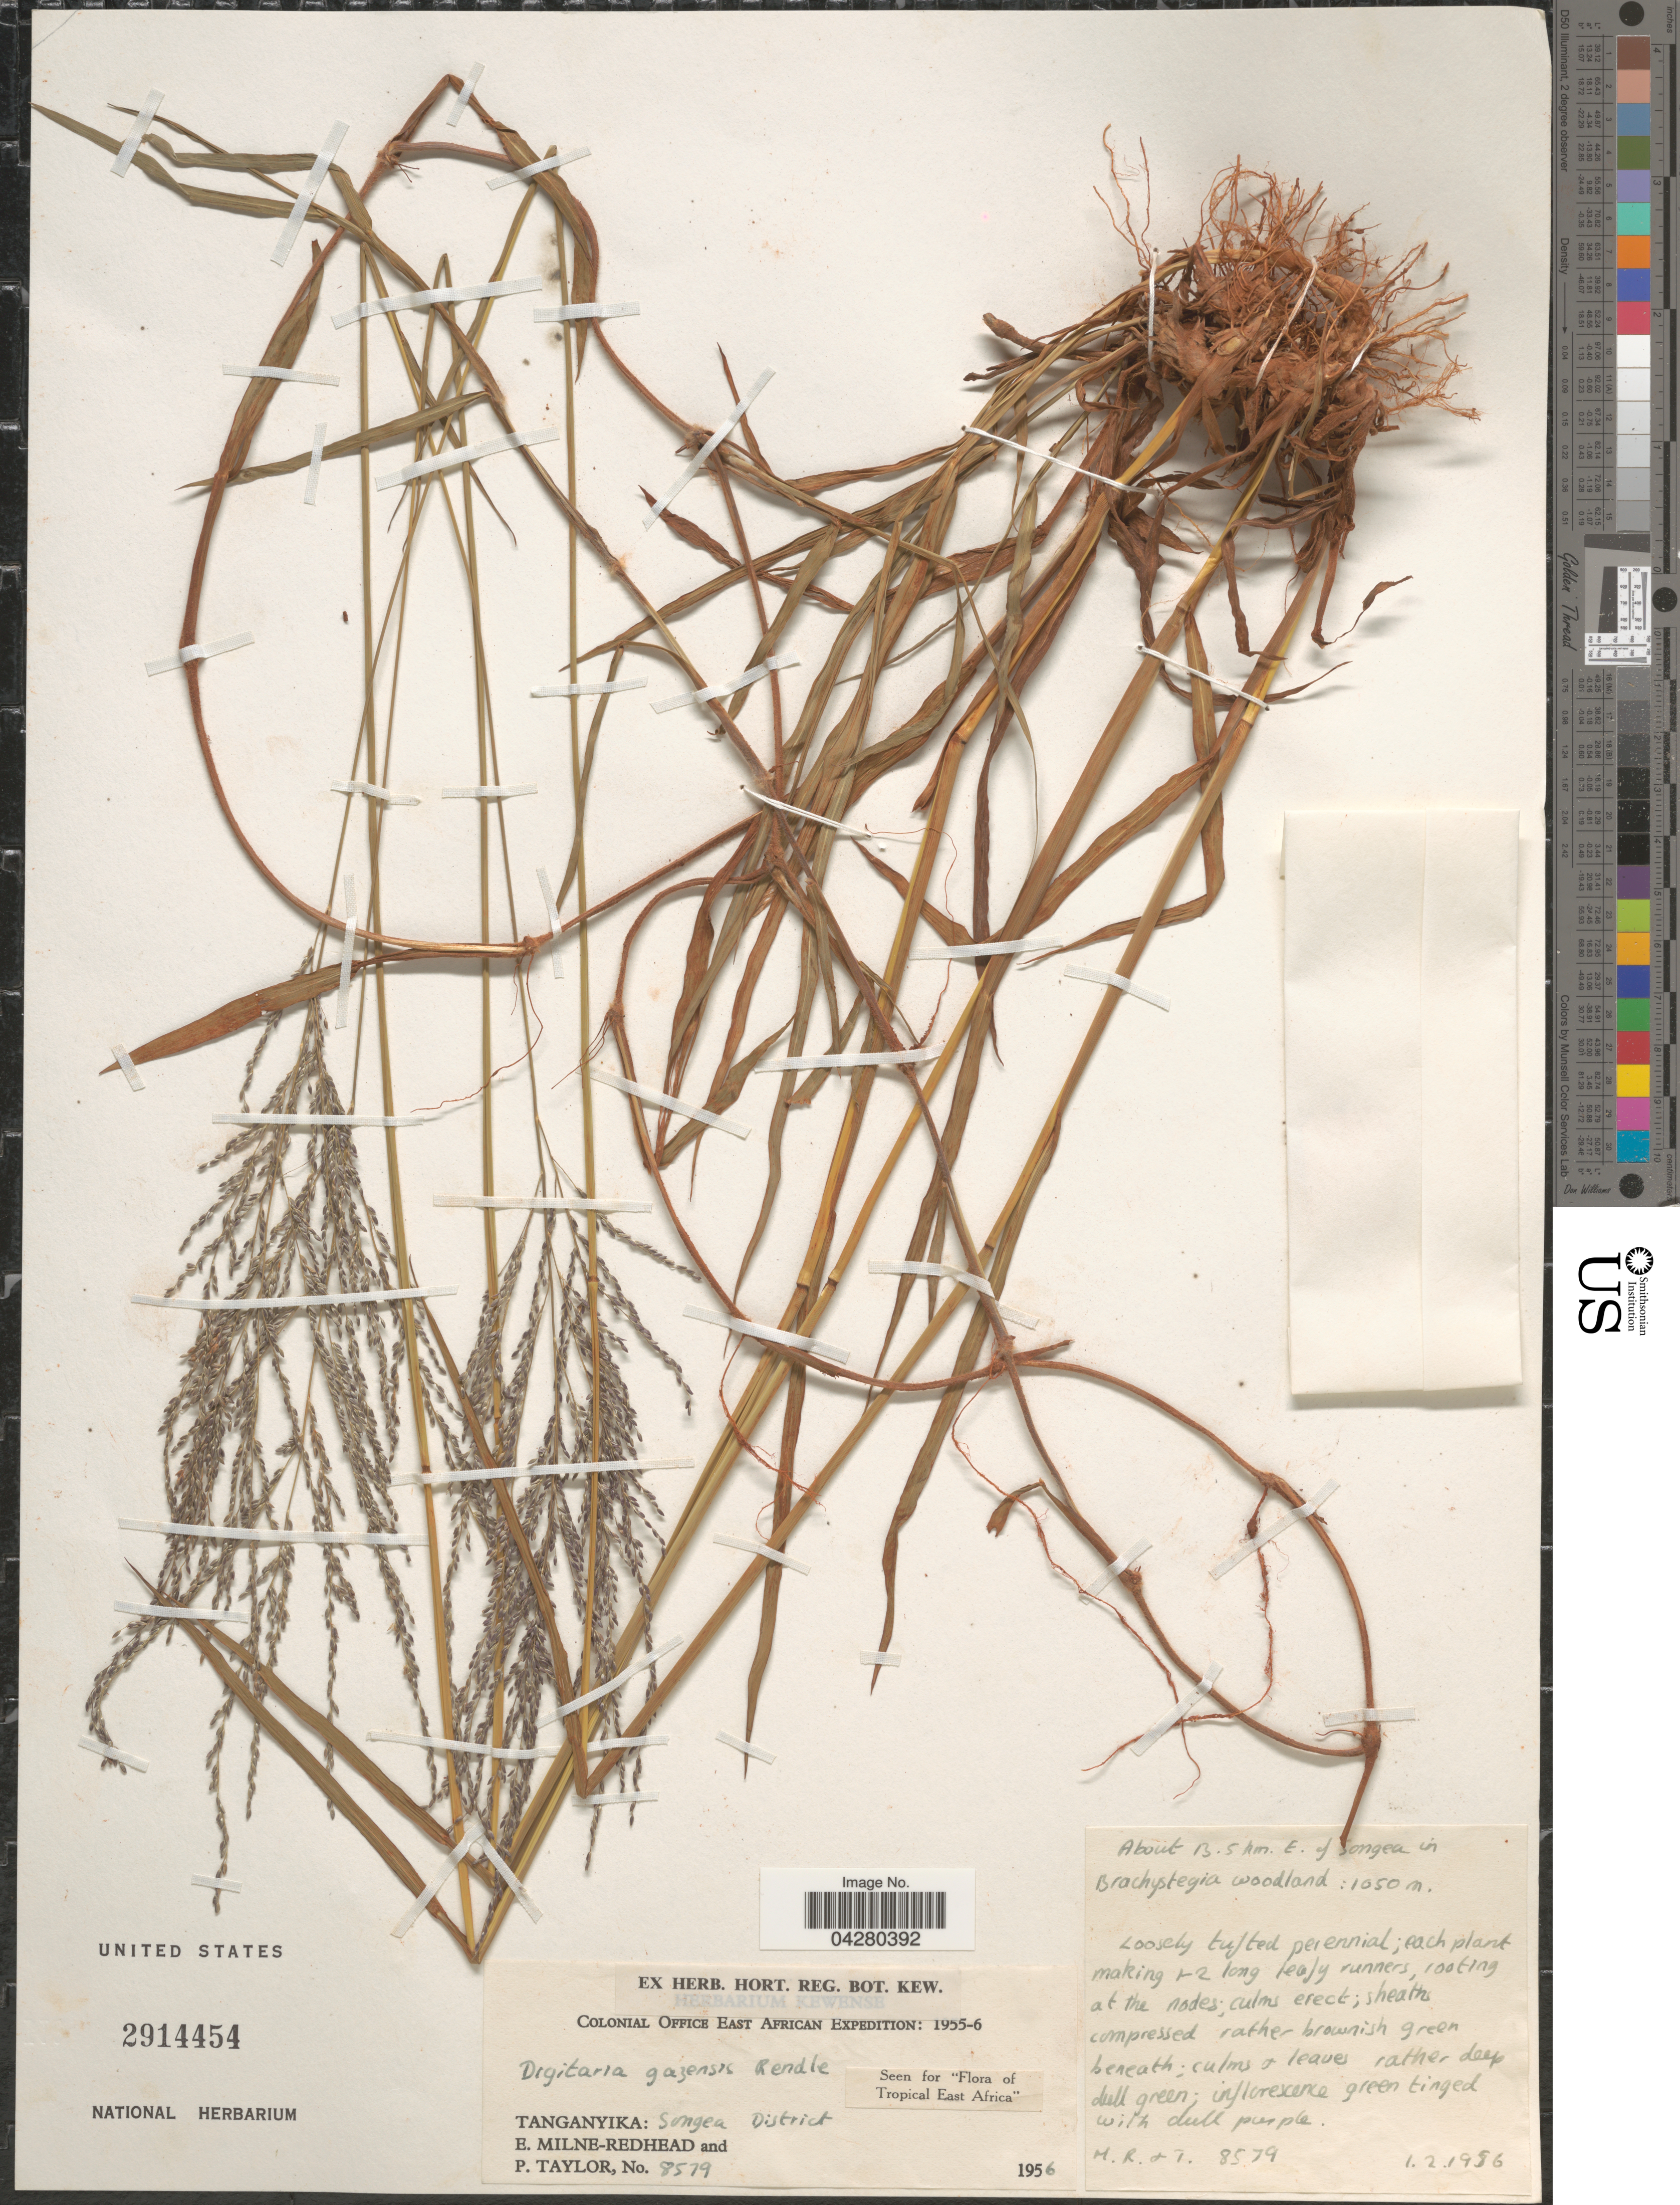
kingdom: Plantae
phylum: Tracheophyta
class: Liliopsida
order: Poales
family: Poaceae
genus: Digitaria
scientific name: Digitaria gazensis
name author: Rendle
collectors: E. W. Milne-Redhead & P. Taylor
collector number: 8579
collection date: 1956-02-01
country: Tanzania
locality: Colonial Office East African Expedition: 1955-6. Tanganyika: Songea District. About 13.5 km. E. of Songea.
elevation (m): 1050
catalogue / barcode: US 2914454